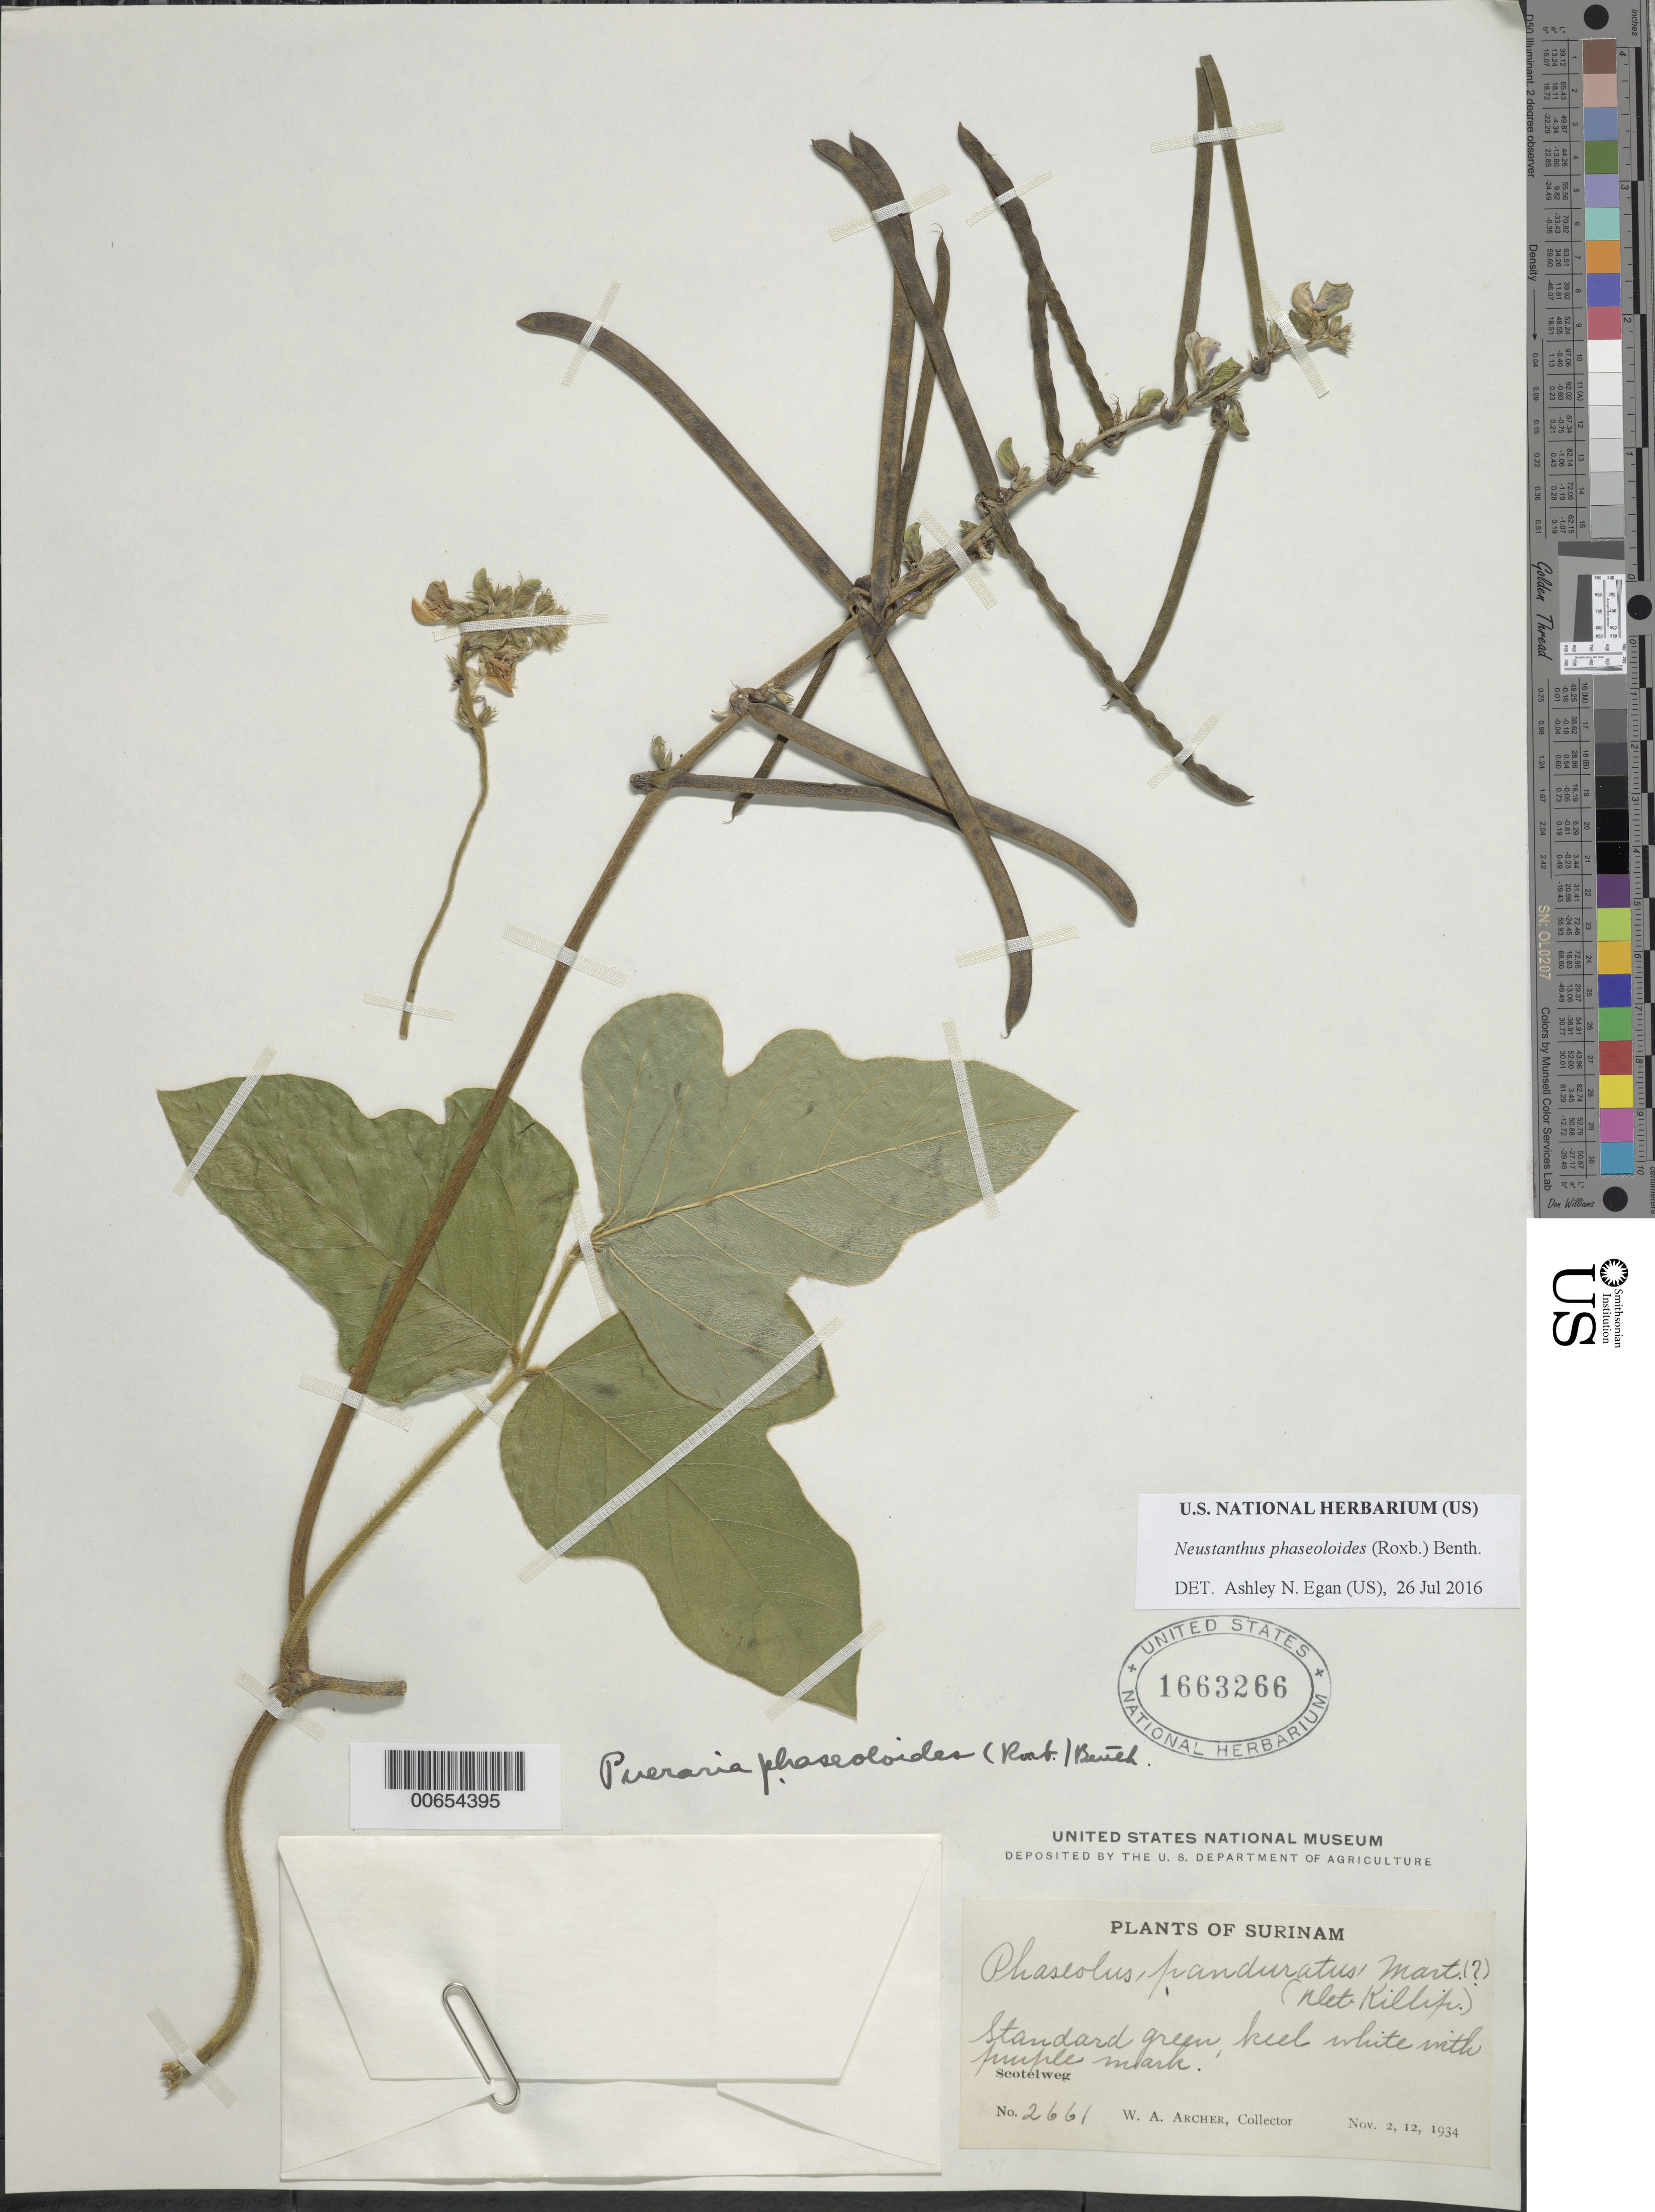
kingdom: Plantae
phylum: Tracheophyta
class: Magnoliopsida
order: Fabales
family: Fabaceae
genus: Neustanthus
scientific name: Neustanthus phaseoloides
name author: (Roxb.) Benth.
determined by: Egan, Ashley N., (US), Smithsonian Institution - National Museum of Natural History (UNITED STATES)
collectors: W. A. Archer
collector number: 2661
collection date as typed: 2-Nov-34 or 12-Nov-34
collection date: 1934-11-02 or 1934-11-12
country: Suriname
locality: Scotelweg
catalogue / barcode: US 1663266